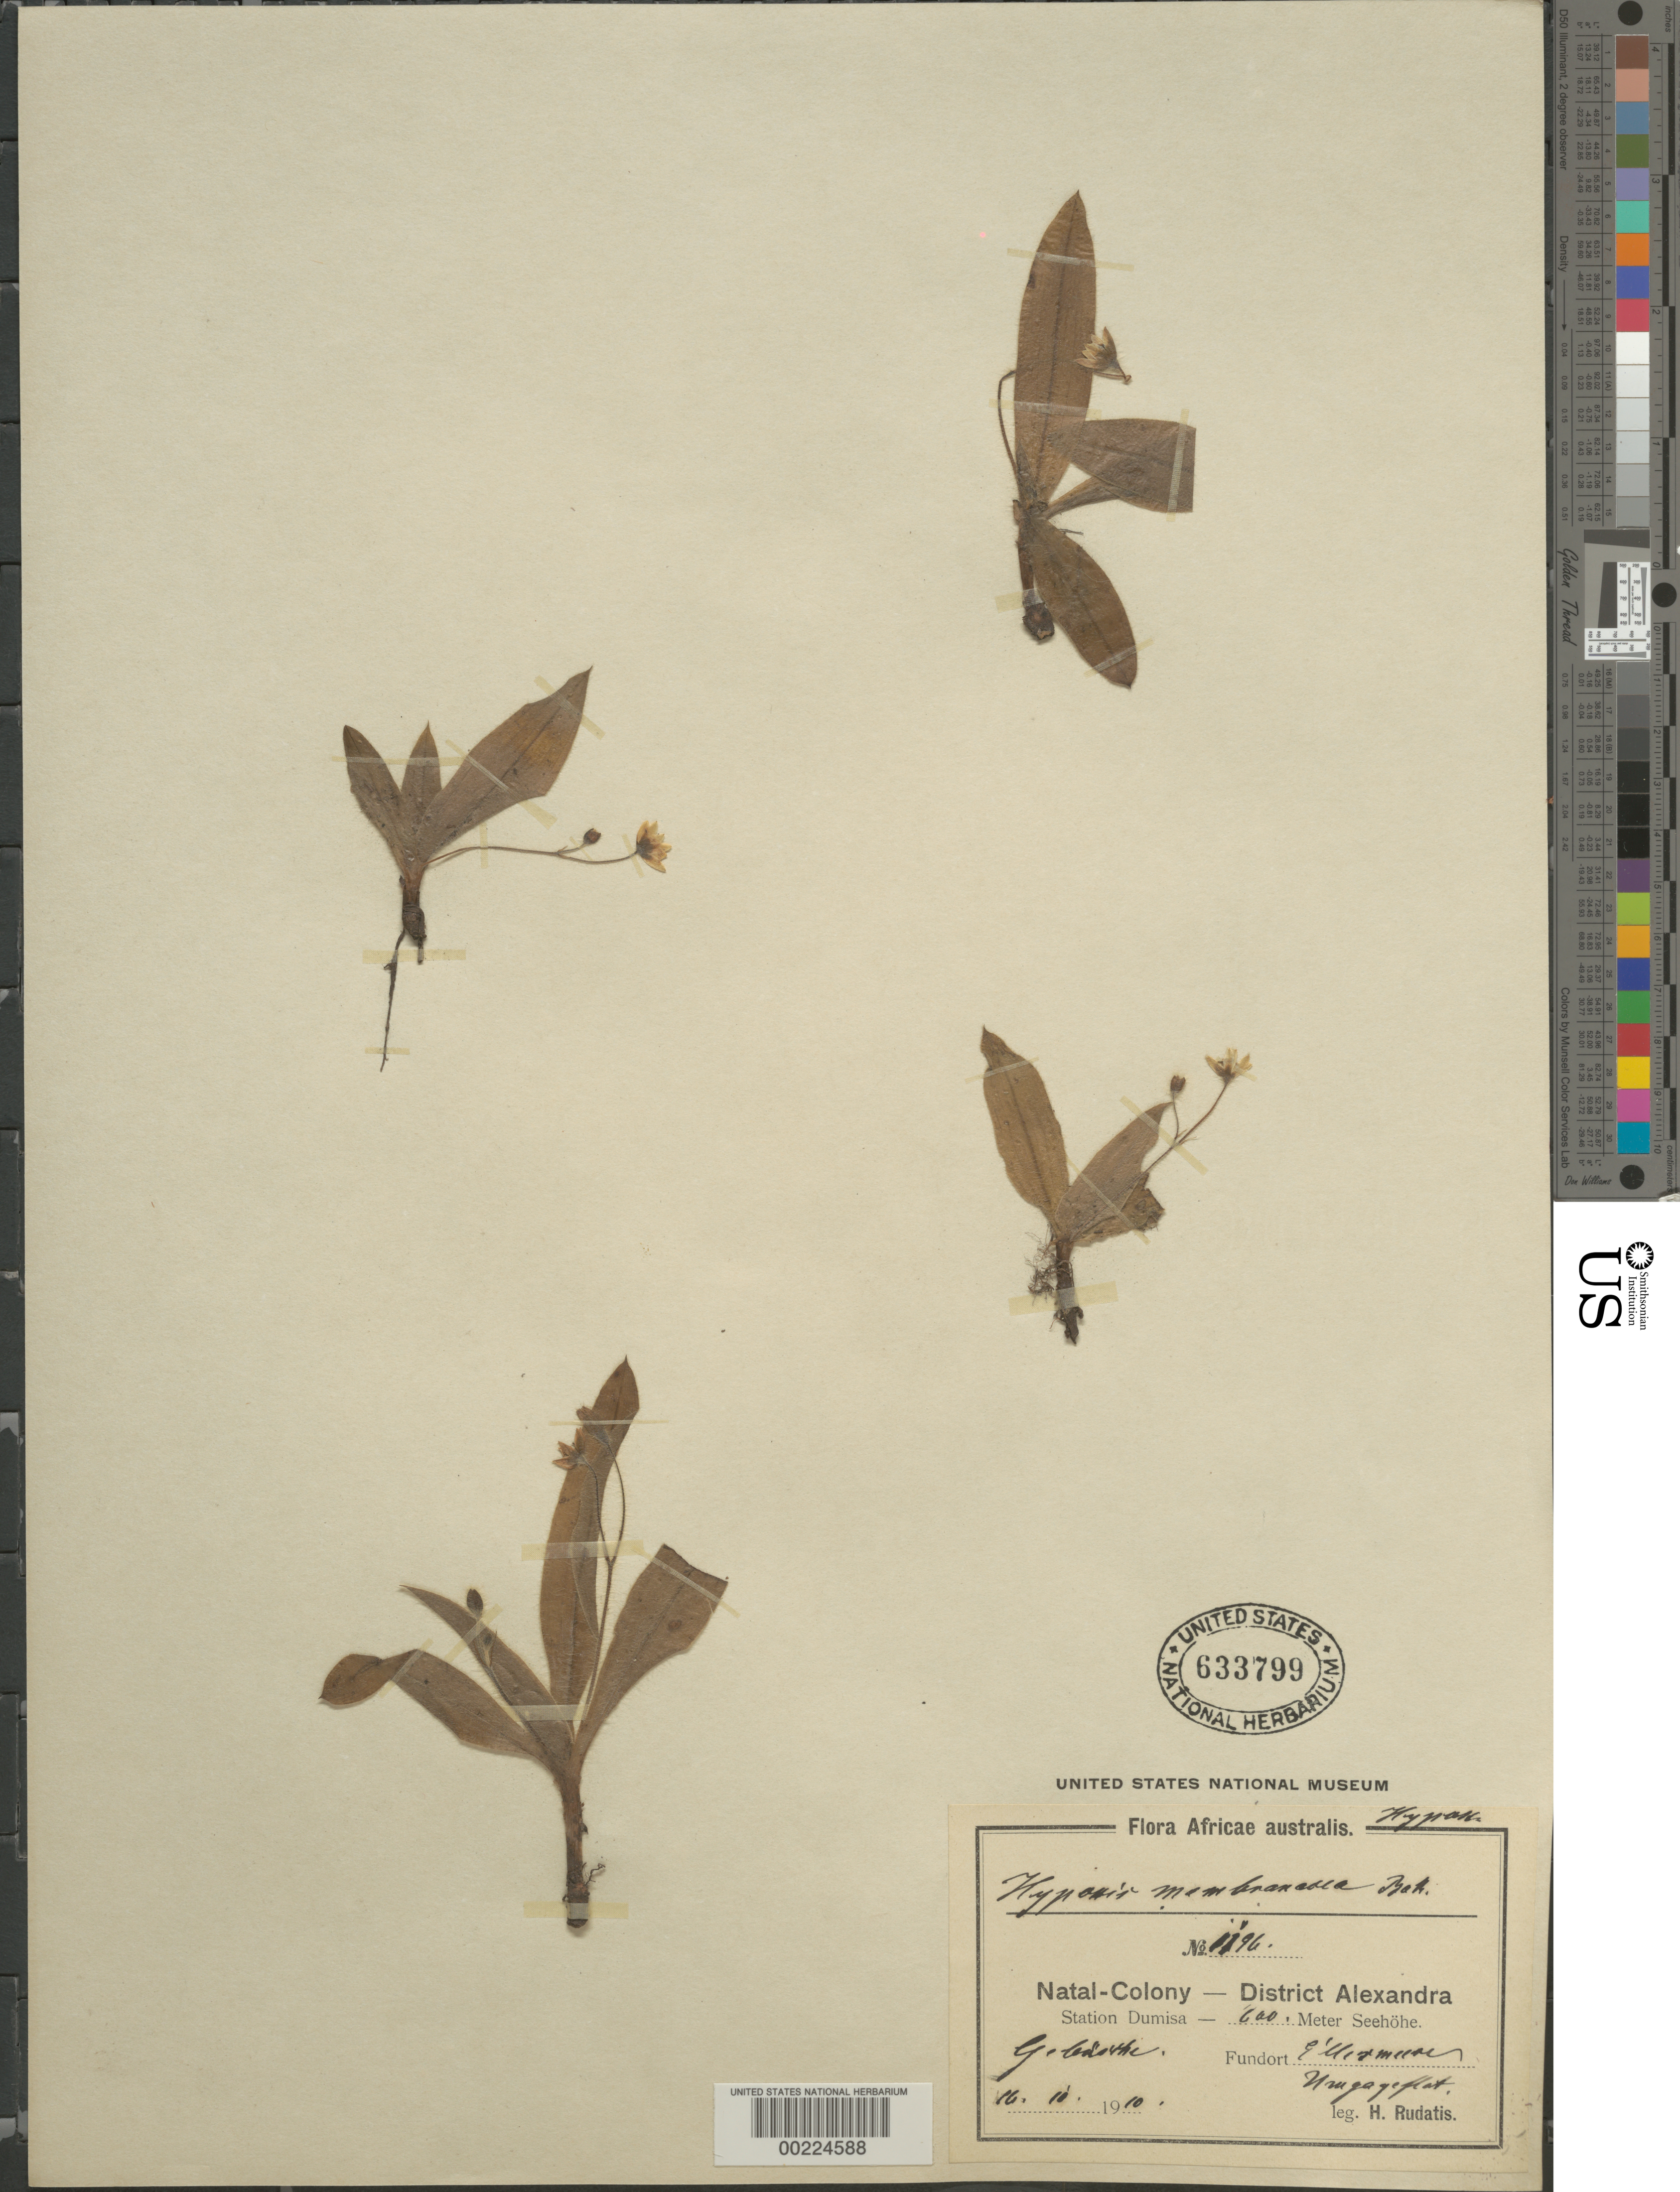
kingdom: Plantae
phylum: Tracheophyta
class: Liliopsida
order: Asparagales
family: Hypoxidaceae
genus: Hypoxis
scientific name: Hypoxis membranacea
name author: Baker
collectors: H. Rudatis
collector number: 1196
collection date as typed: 16 Oct 1910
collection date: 1910-10-16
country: South Africa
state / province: KwaZulu-Natal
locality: Station dumisa. Alexandra Dist.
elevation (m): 600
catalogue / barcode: US 633799